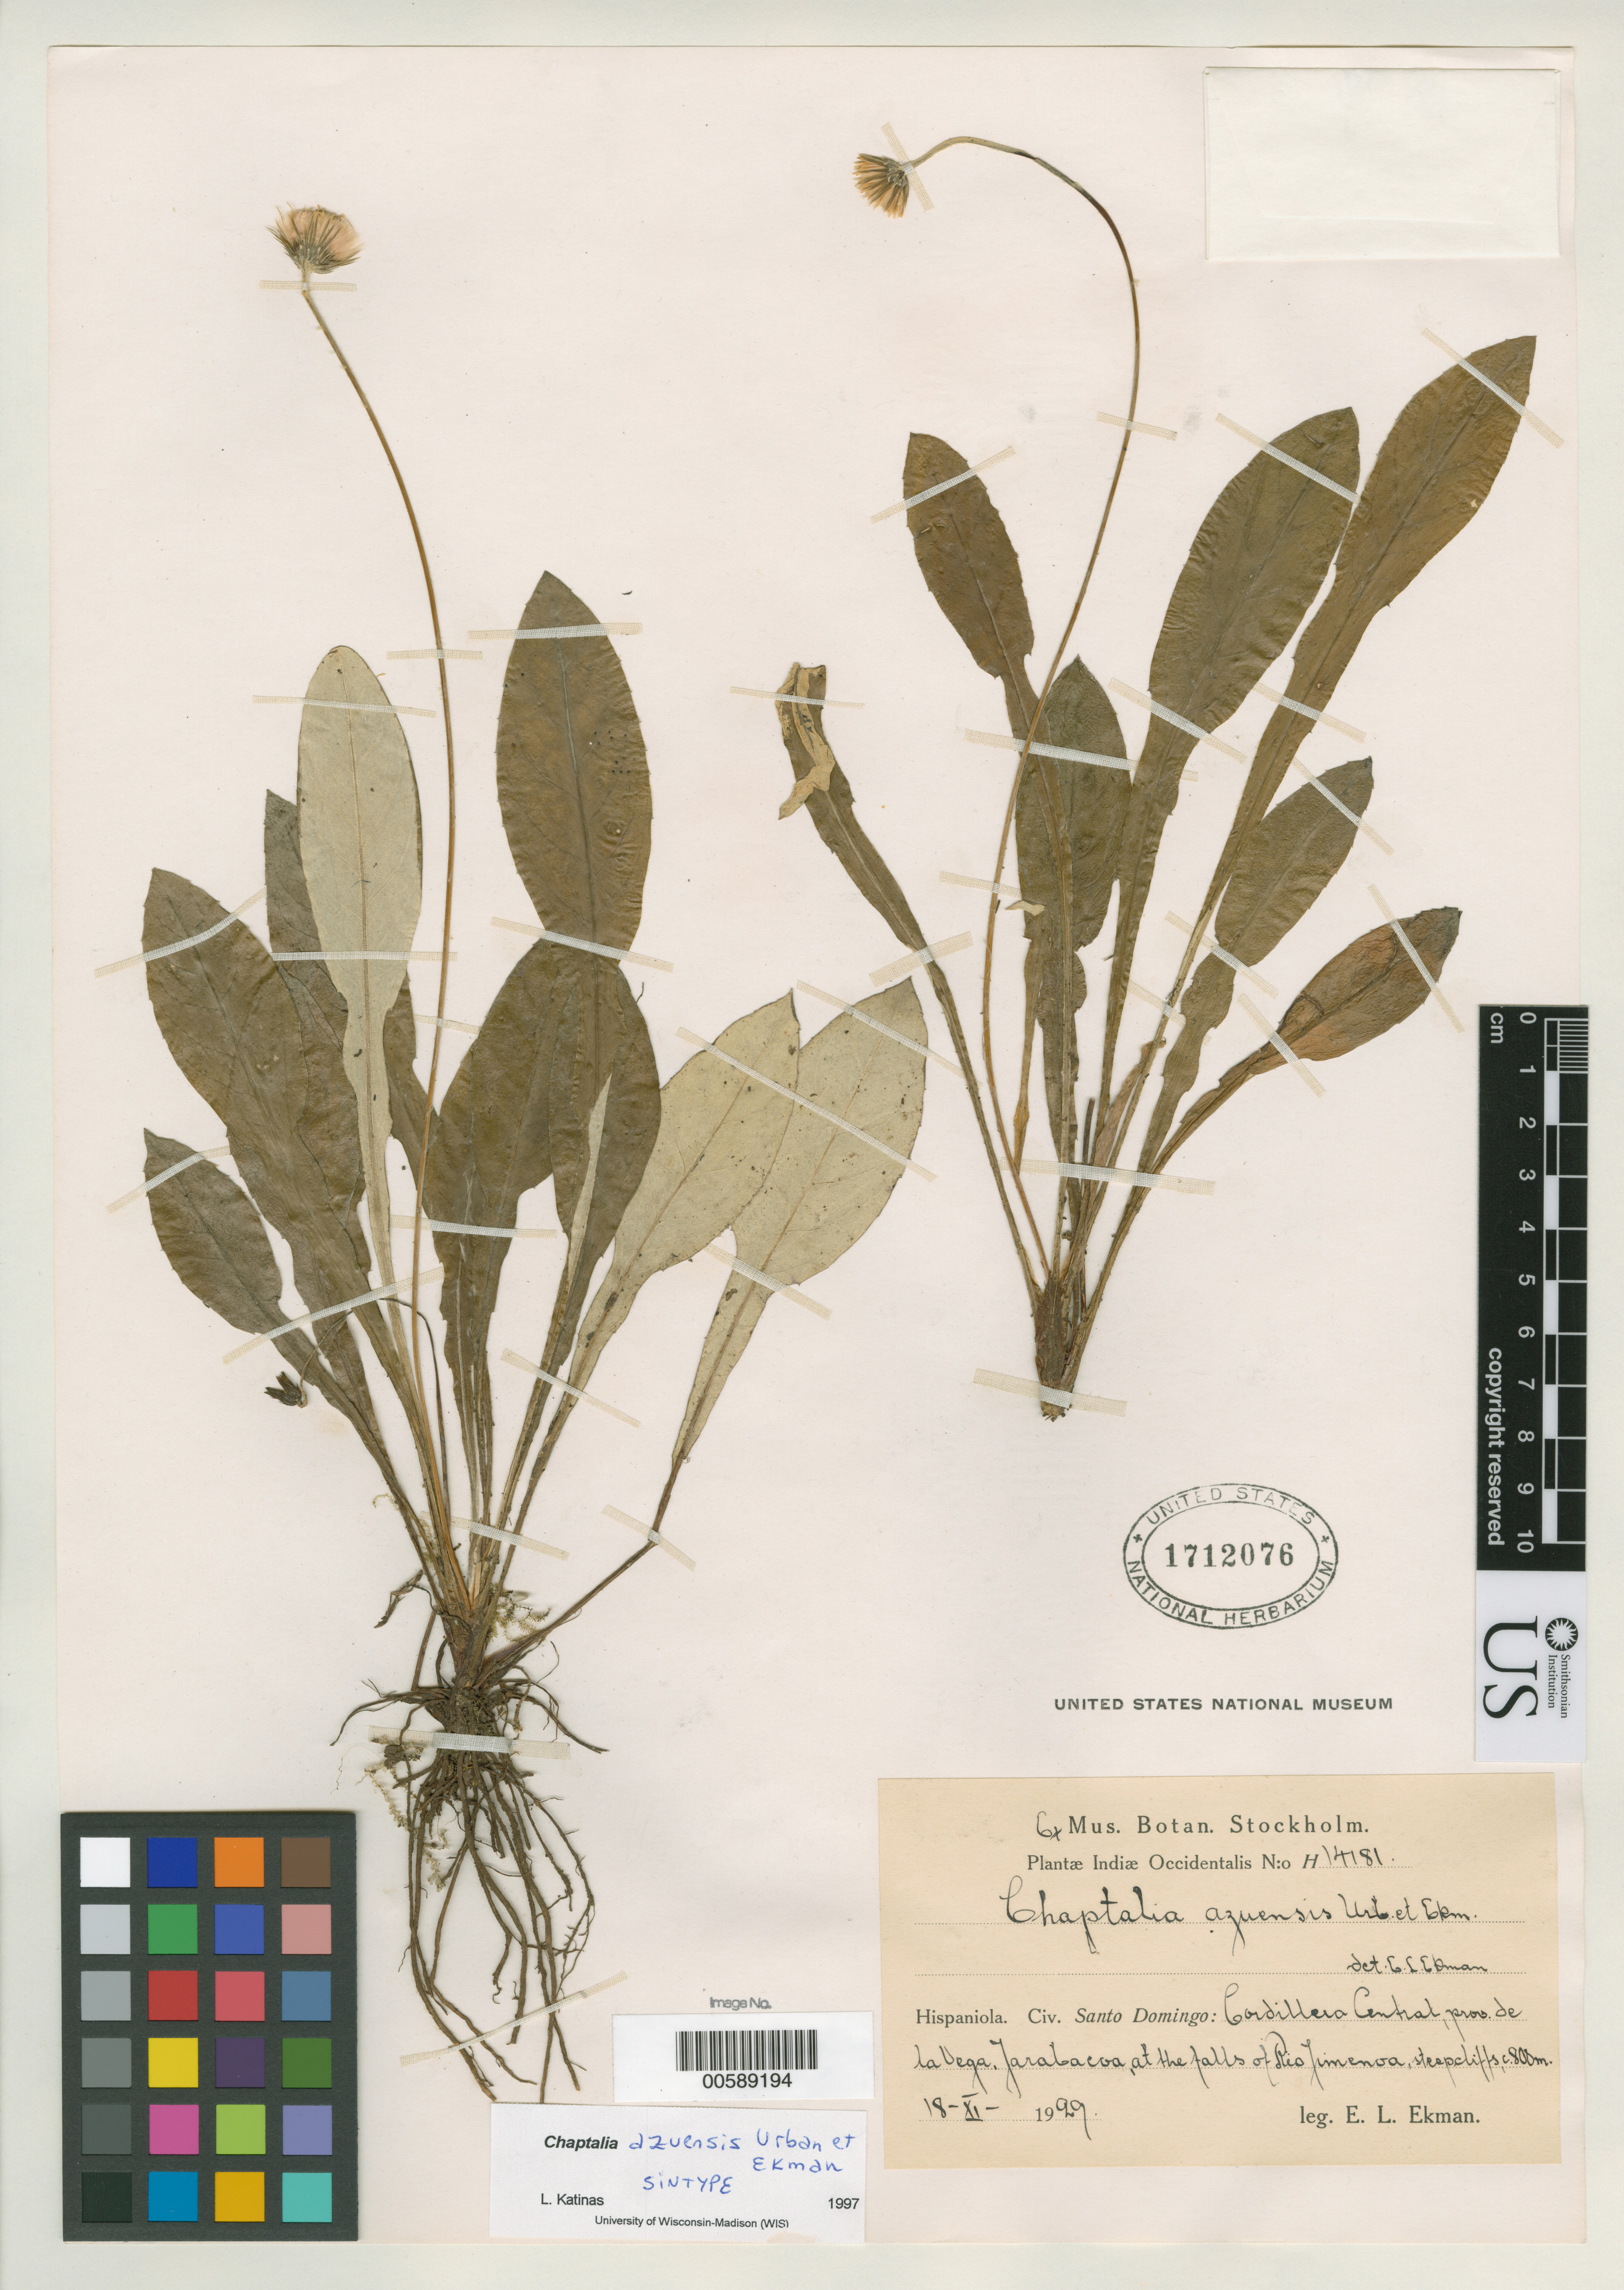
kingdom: Plantae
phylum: Tracheophyta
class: Magnoliopsida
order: Asterales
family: Asteraceae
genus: Chaptalia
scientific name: Chaptalia azuensis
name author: Urb. & Ekman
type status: Isosyntype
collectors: E. L. Ekman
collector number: H 14181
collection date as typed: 18 Nov 1929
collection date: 1929-11-18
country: Dominican Republic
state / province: La Vega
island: Hispaniola Island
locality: Civ. Santo Domingo, Cordillera Central, Jarabacoa, falls of Rio Jimenoa.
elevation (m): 800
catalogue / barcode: US 1712076